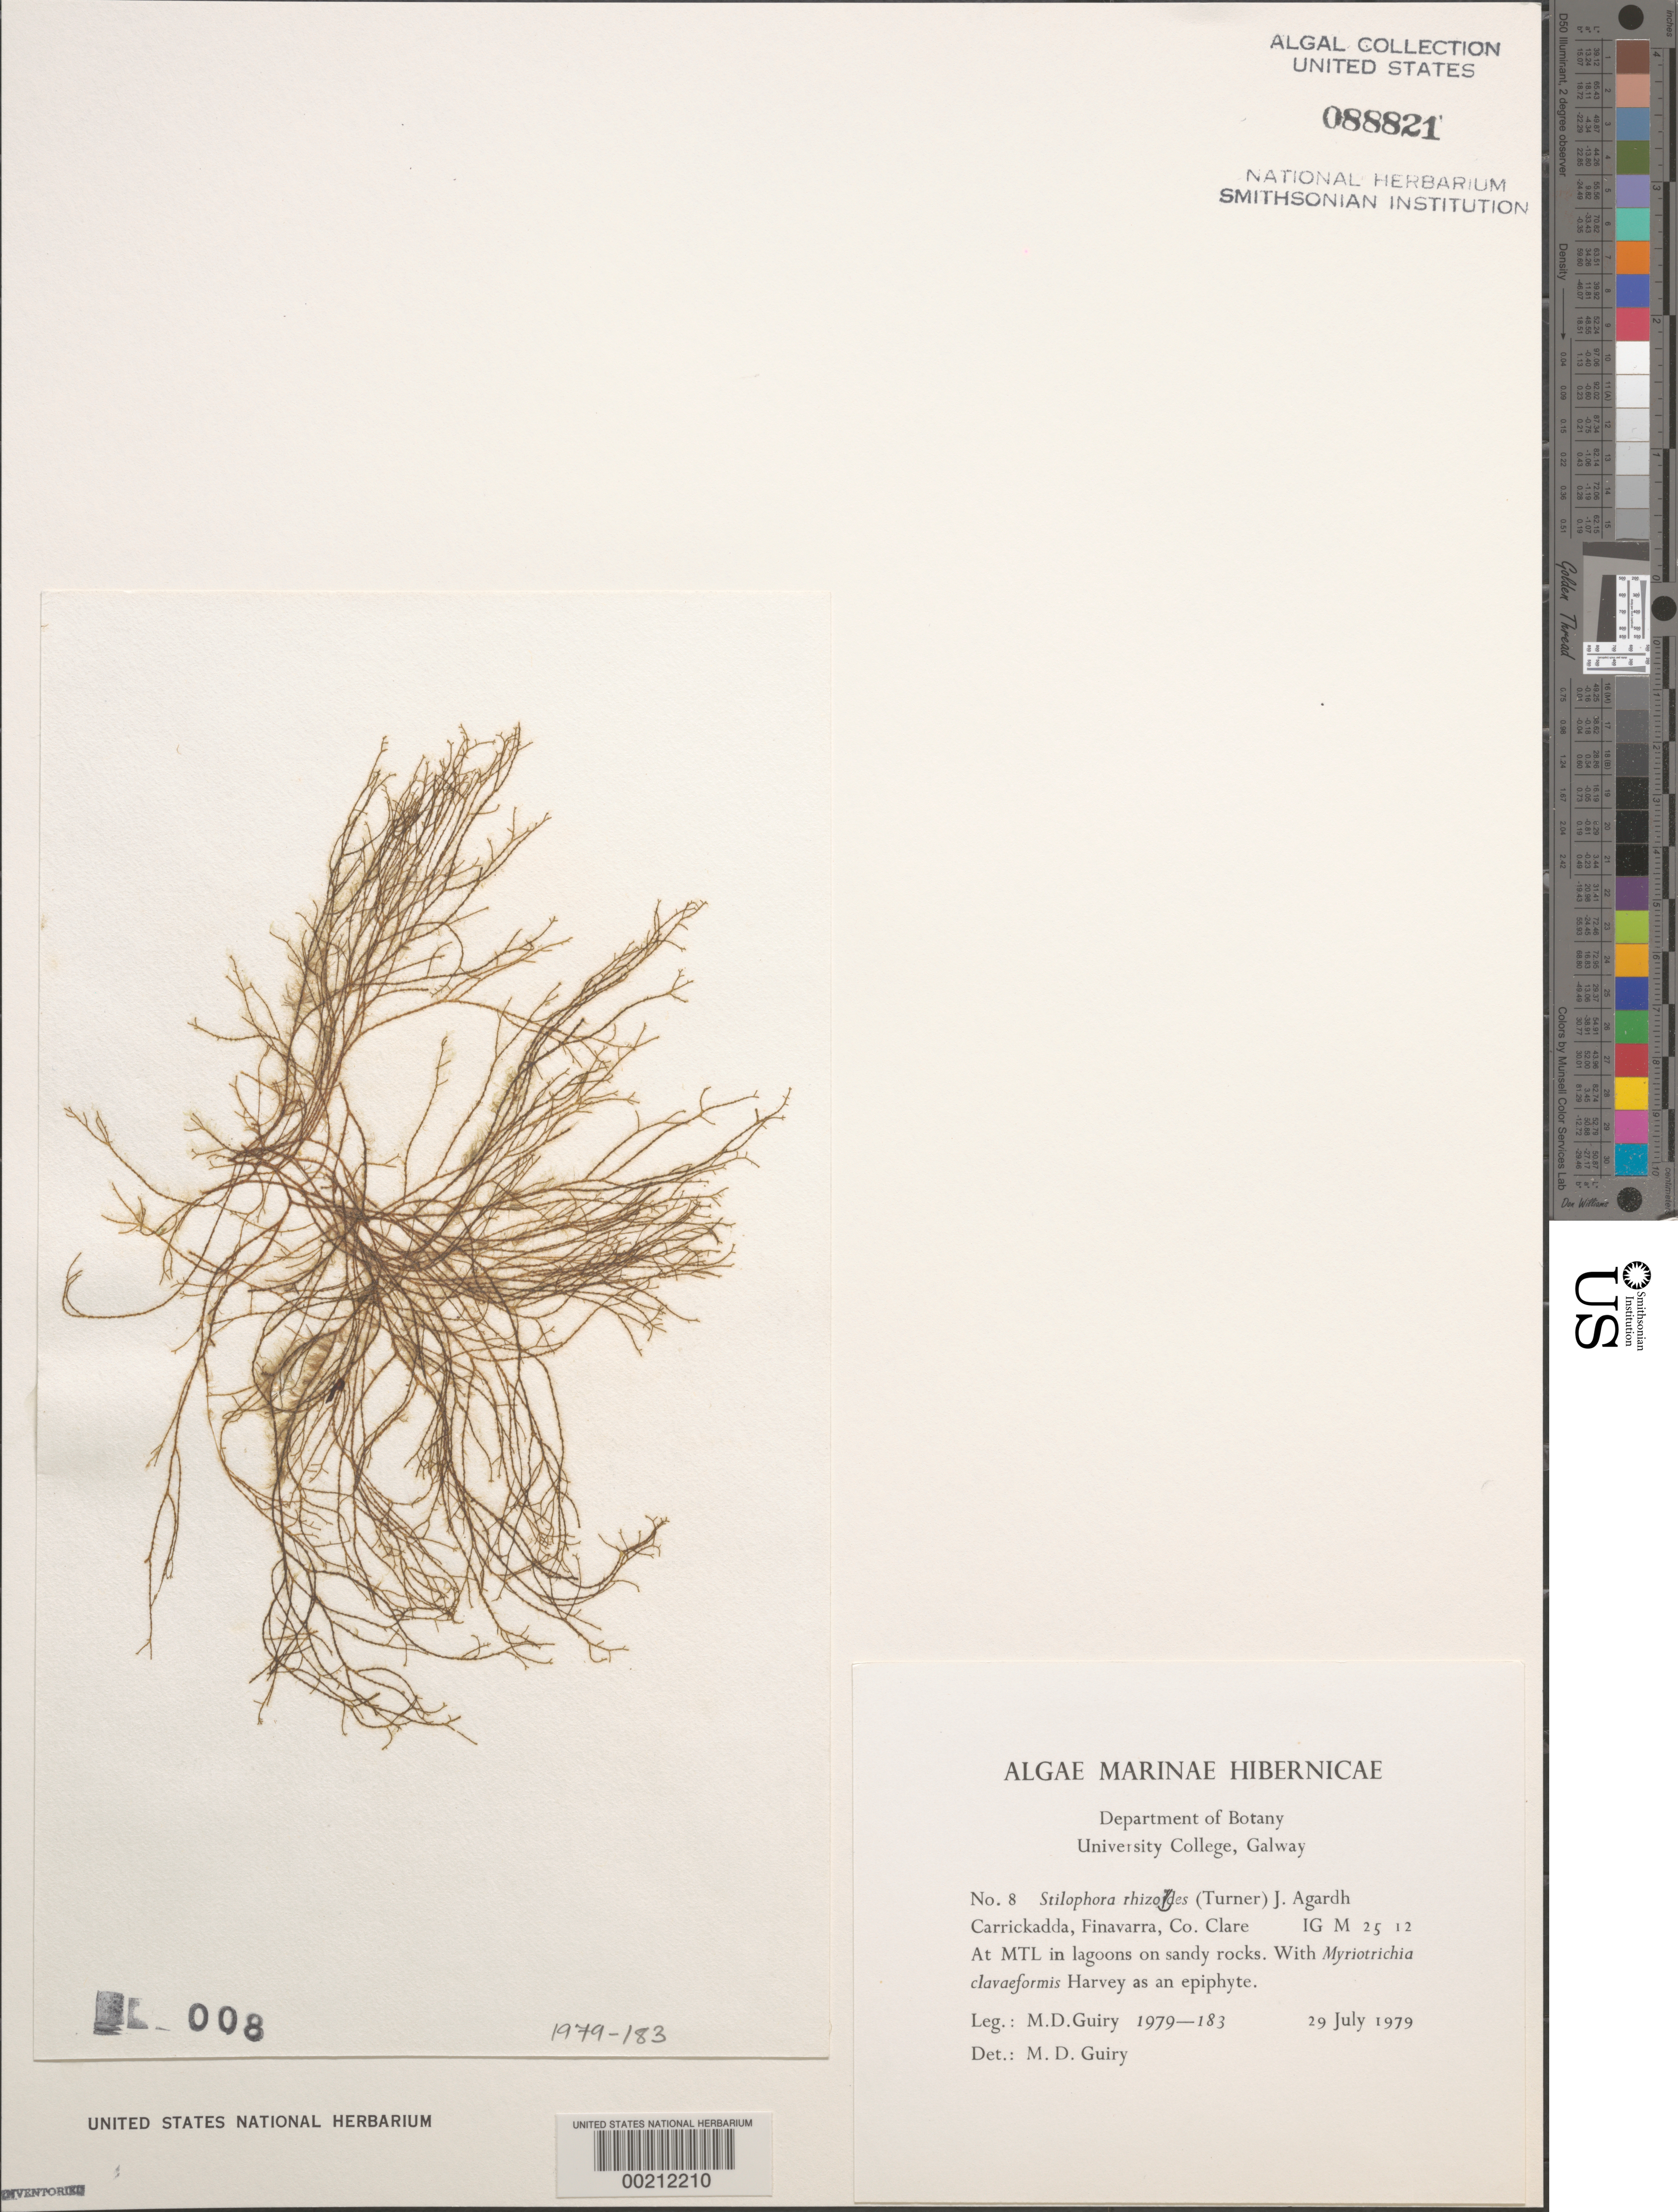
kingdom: Chromista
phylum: Ochrophyta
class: Phaeophyceae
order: Ectocarpales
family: Chordariaceae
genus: Stilophora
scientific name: Stilophora tenella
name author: (Esper) P.C. Silva in P.C. Silva et al.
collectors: M. Guiry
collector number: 1979-183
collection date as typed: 29 Jul 1979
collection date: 1979-07-29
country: Ireland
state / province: Munster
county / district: Clare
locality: Carrickadda, Finavarra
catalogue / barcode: US 88821